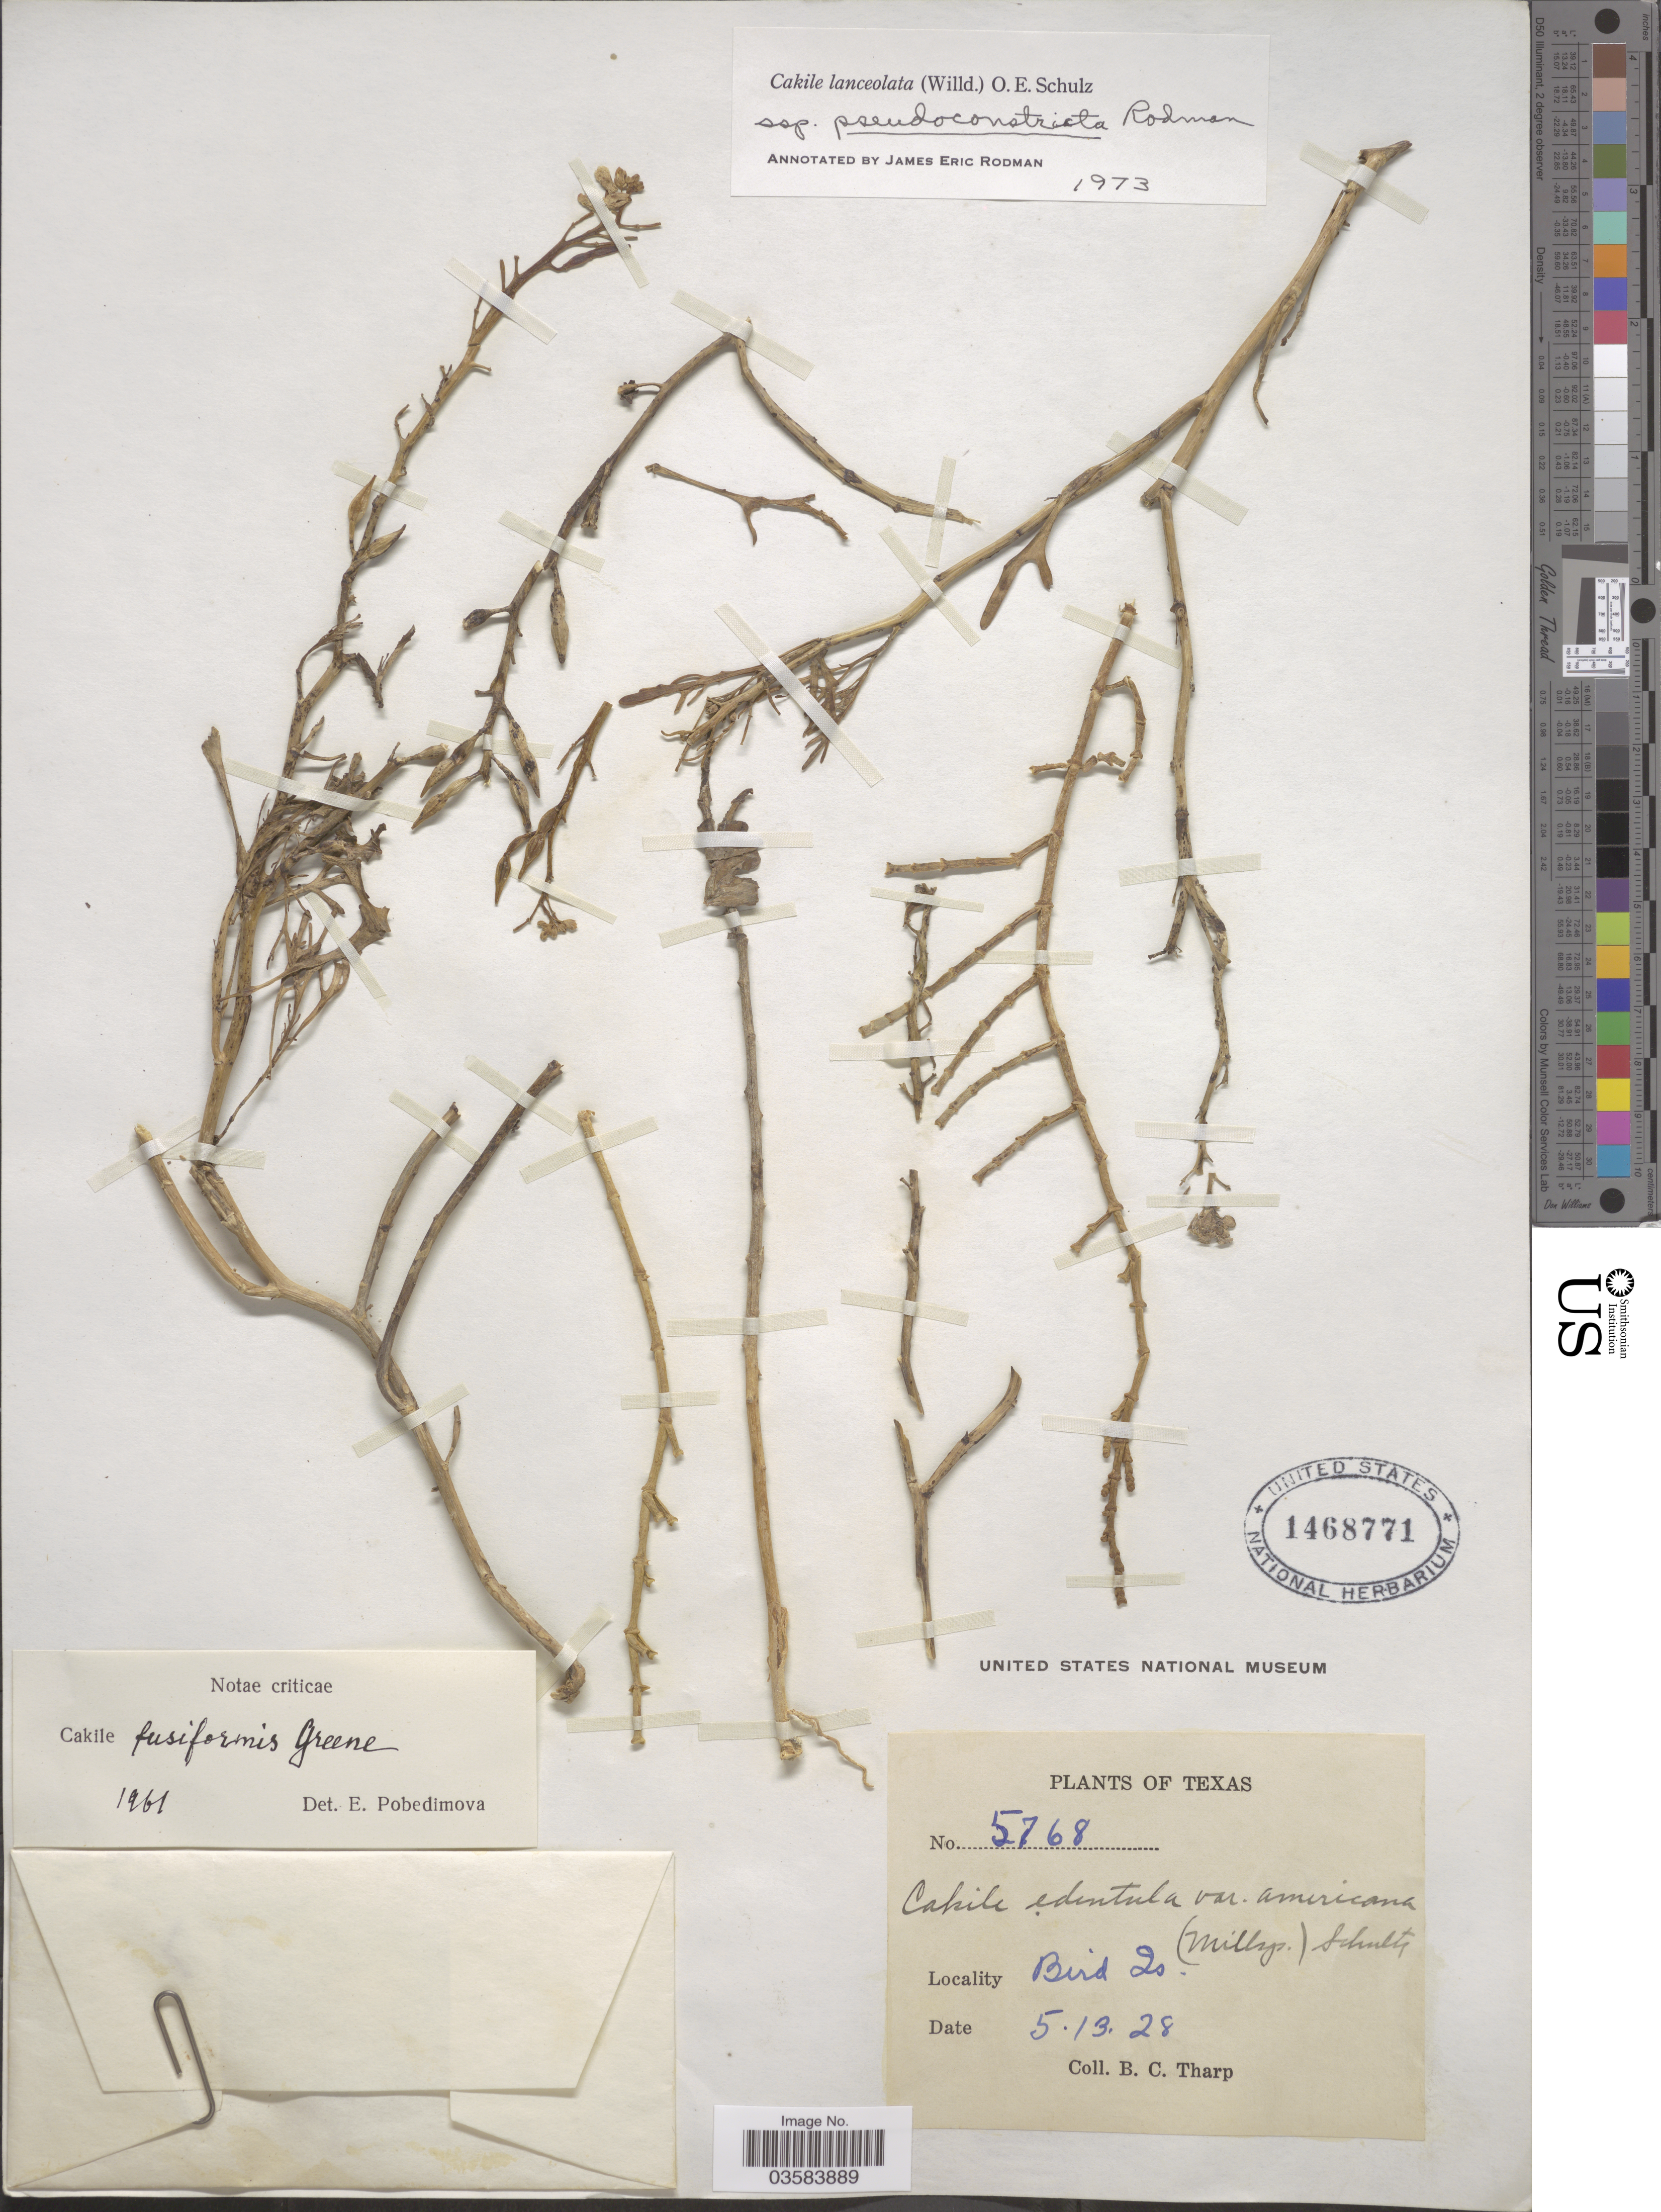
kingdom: Plantae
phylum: Tracheophyta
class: Magnoliopsida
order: Brassicales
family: Brassicaceae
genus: Cakile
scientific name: Cakile lanceolata subsp. pseudoconstricta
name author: Rodman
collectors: B. C. Tharp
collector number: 5768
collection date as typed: Transcribed d/m/y: 13/5/28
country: United States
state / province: Texas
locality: Bird Is.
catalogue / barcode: US 1468771